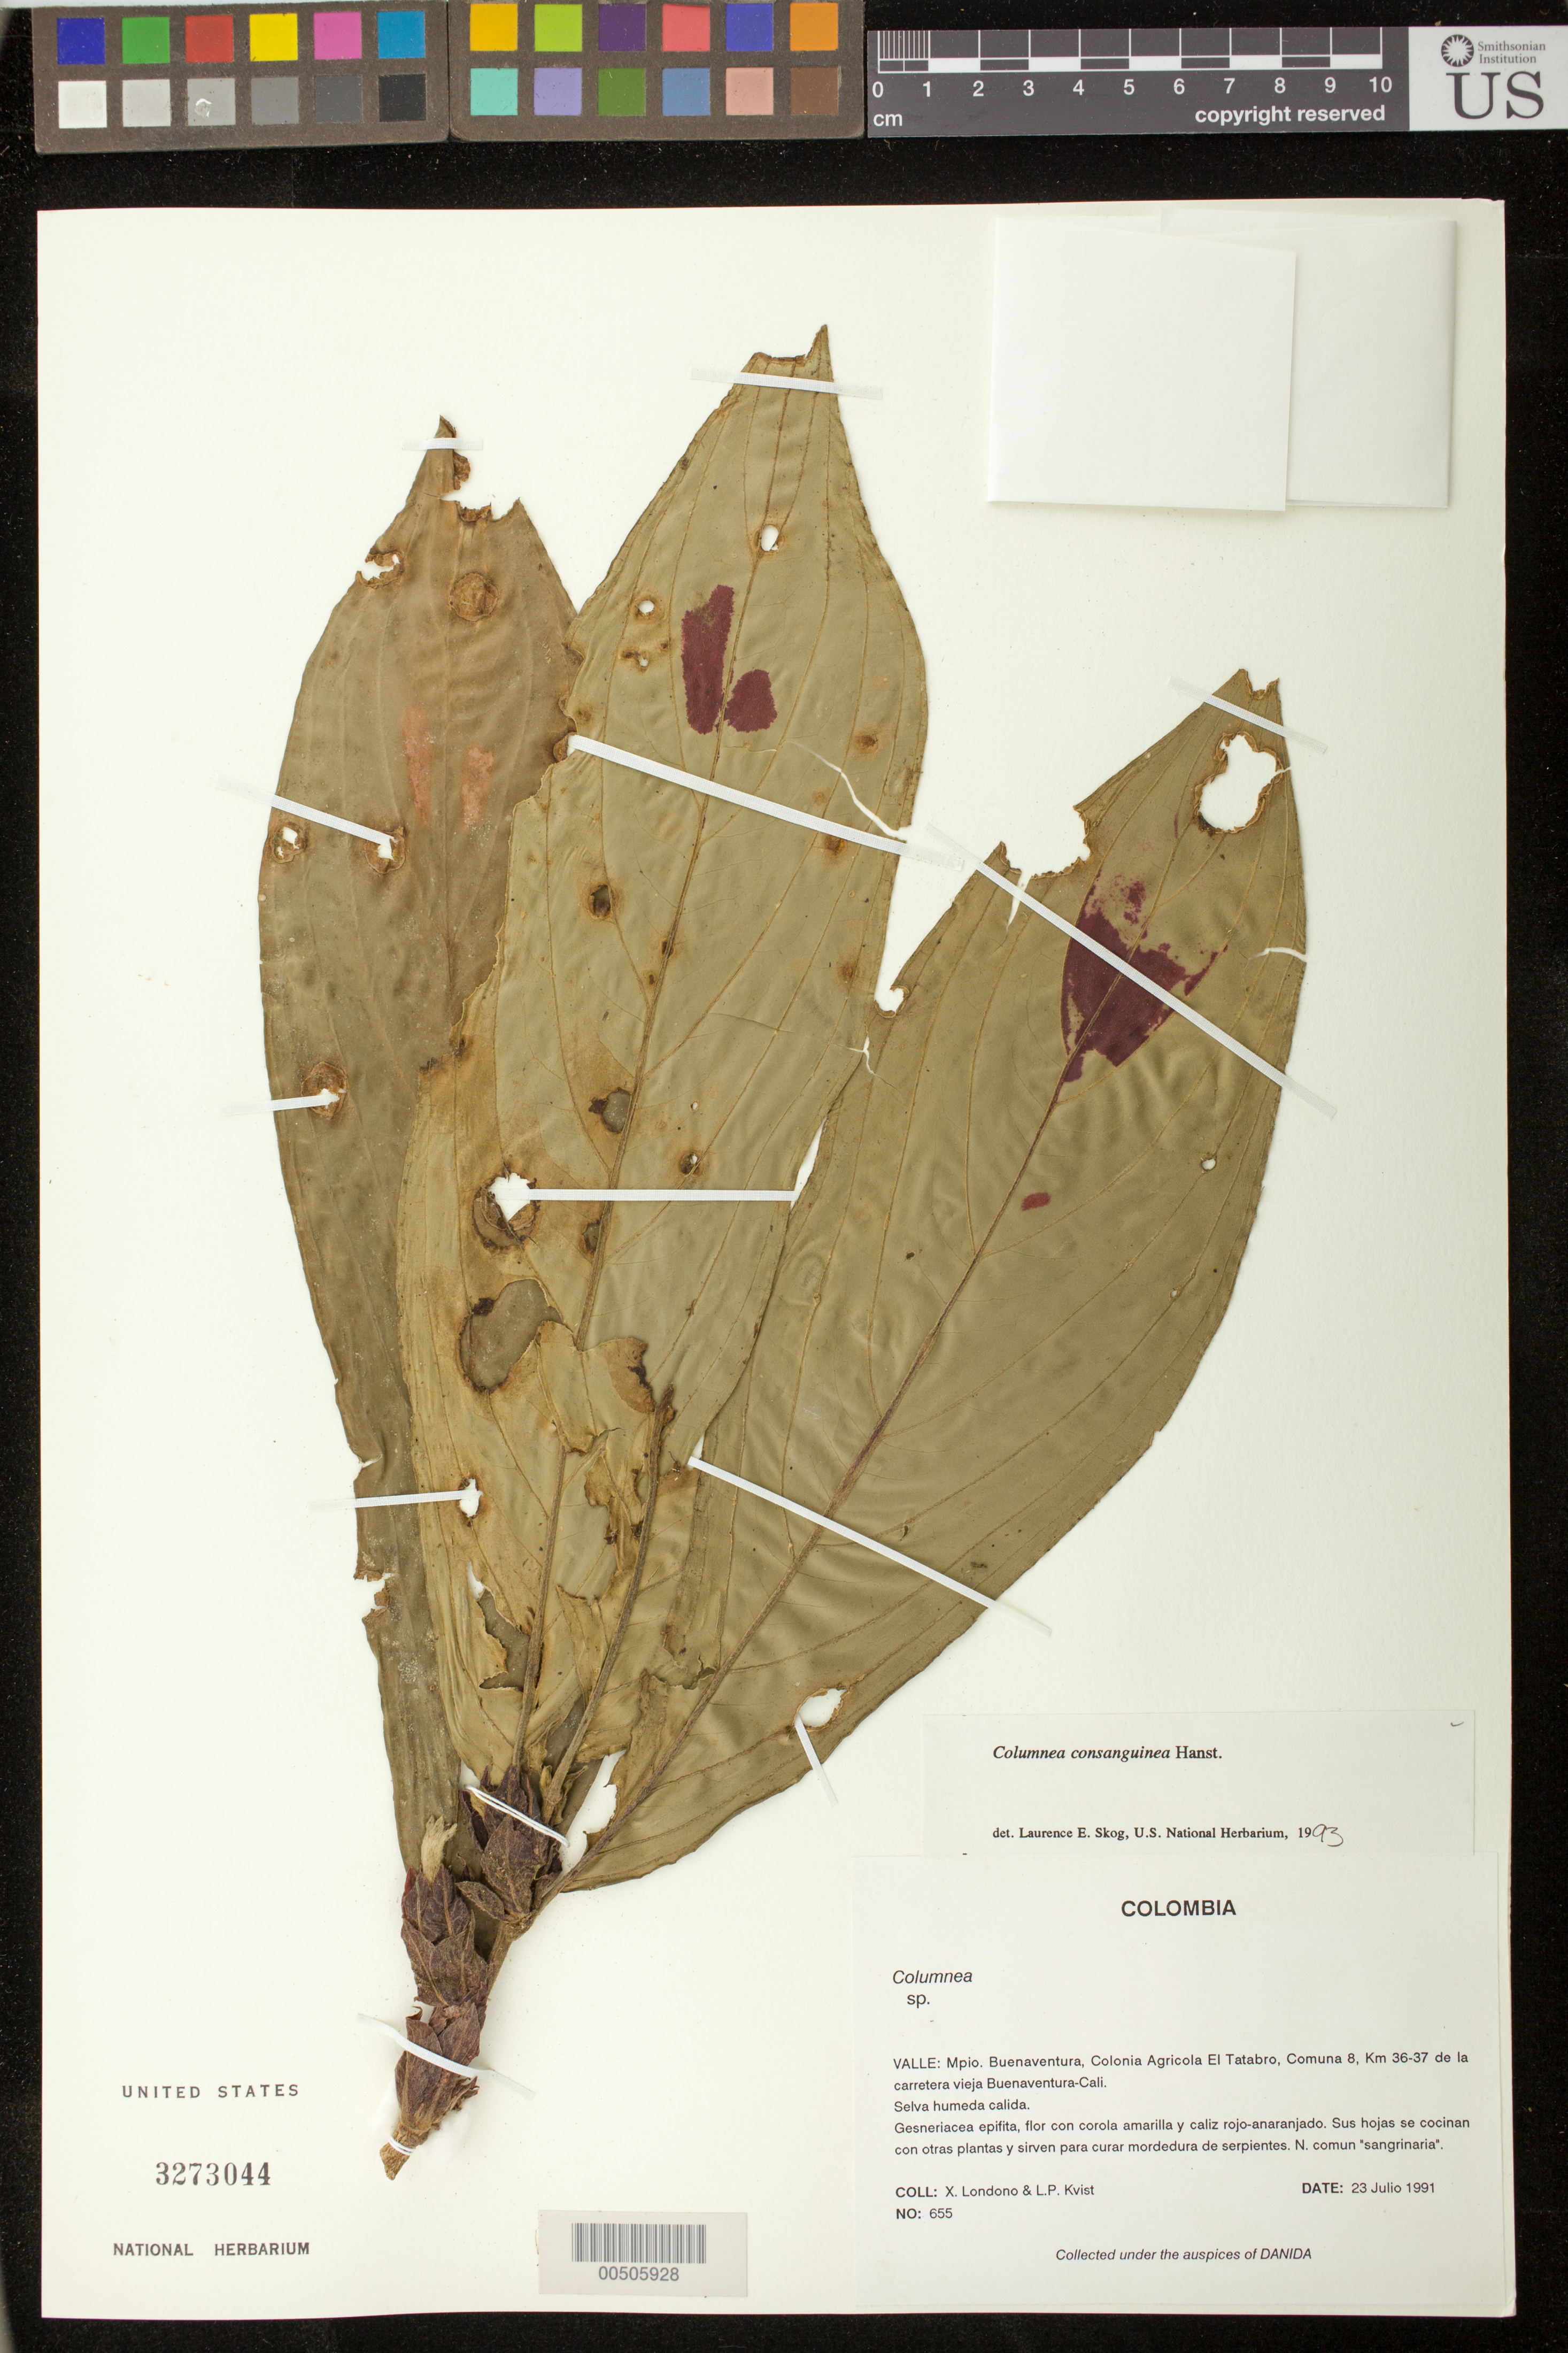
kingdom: Plantae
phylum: Tracheophyta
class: Magnoliopsida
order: Lamiales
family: Gesneriaceae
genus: Columnea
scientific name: Columnea consanguinea Hanst. var. consanguinea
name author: (Hanst.) Hanst.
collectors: X. Londoño & L. P. Kvist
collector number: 655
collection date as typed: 23 Jul 1991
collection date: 1991-07-23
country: Colombia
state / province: Valle del Cauca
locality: Colonia Agricola el Tatabro, comuna, Buenaventura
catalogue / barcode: US 3273044